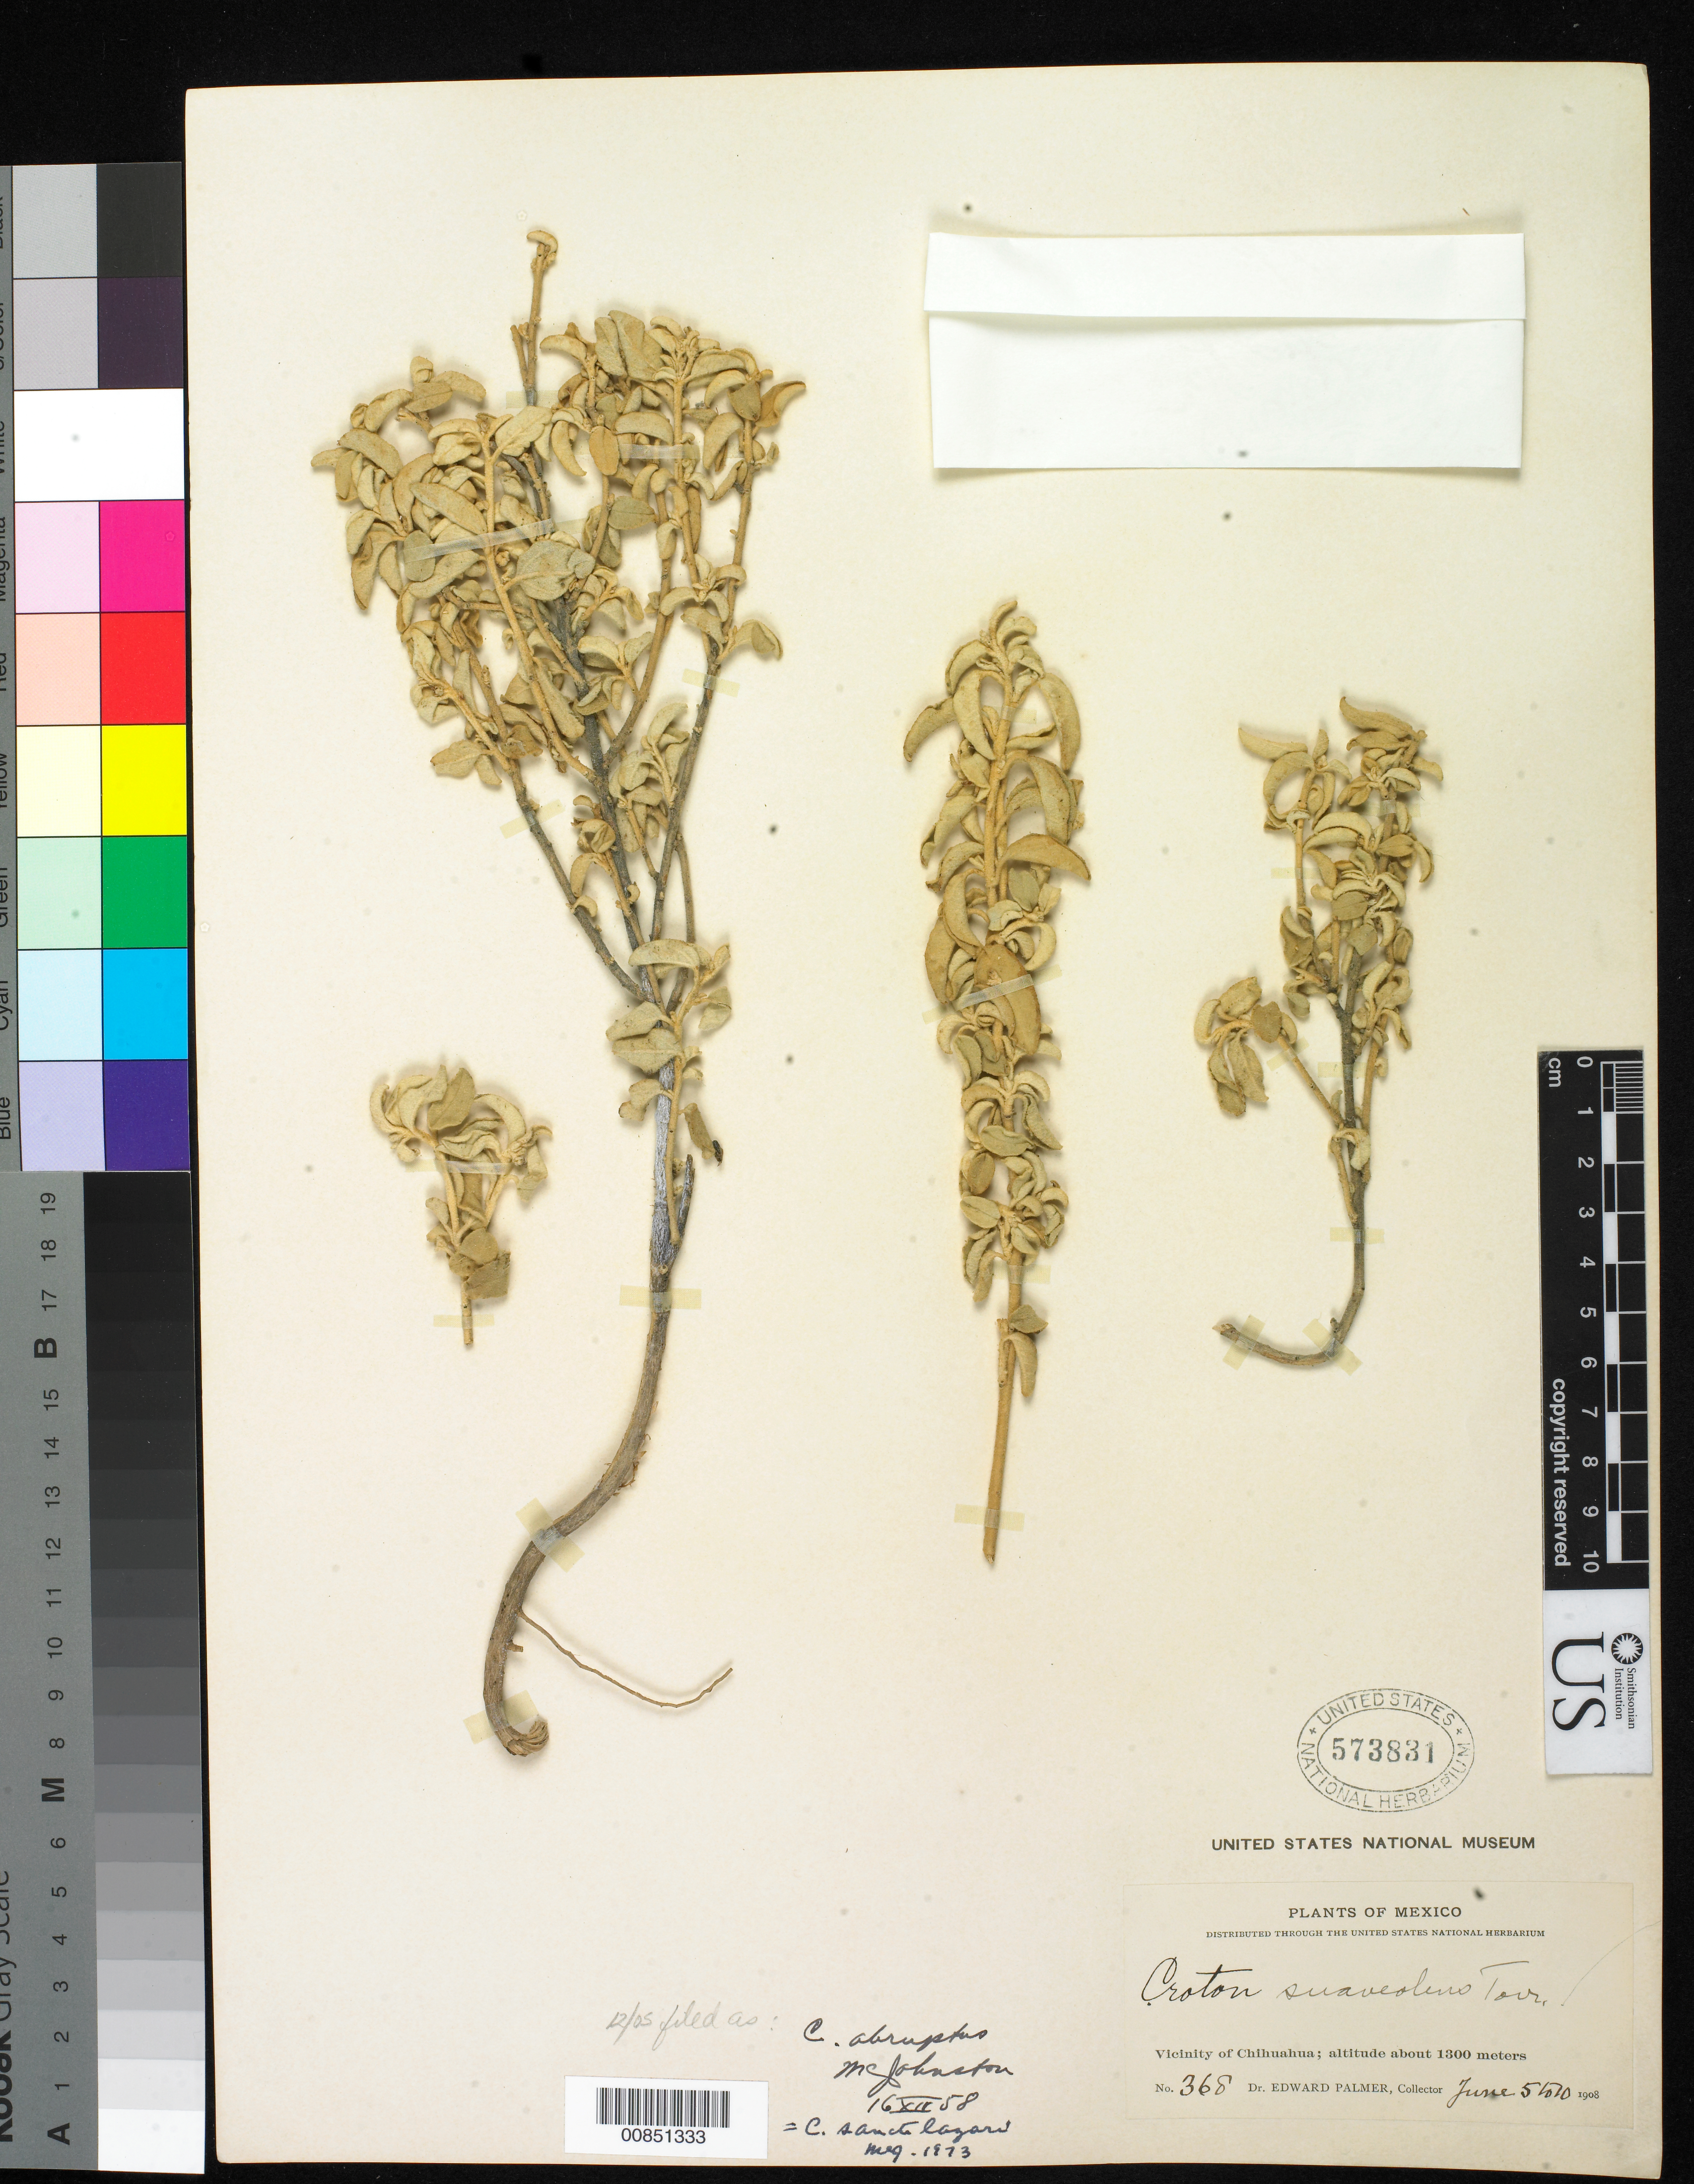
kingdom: Plantae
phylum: Tracheophyta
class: Magnoliopsida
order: Malpighiales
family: Euphorbiaceae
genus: Croton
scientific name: Croton abruptus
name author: M.C. Johnst.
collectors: E. Palmer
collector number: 368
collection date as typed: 05 Jun 1908 to 10 Jun 1908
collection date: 1908-06-05/1908-06-10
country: Mexico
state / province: Chihuahua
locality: Vicinity of Chihuahua.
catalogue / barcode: US 573831